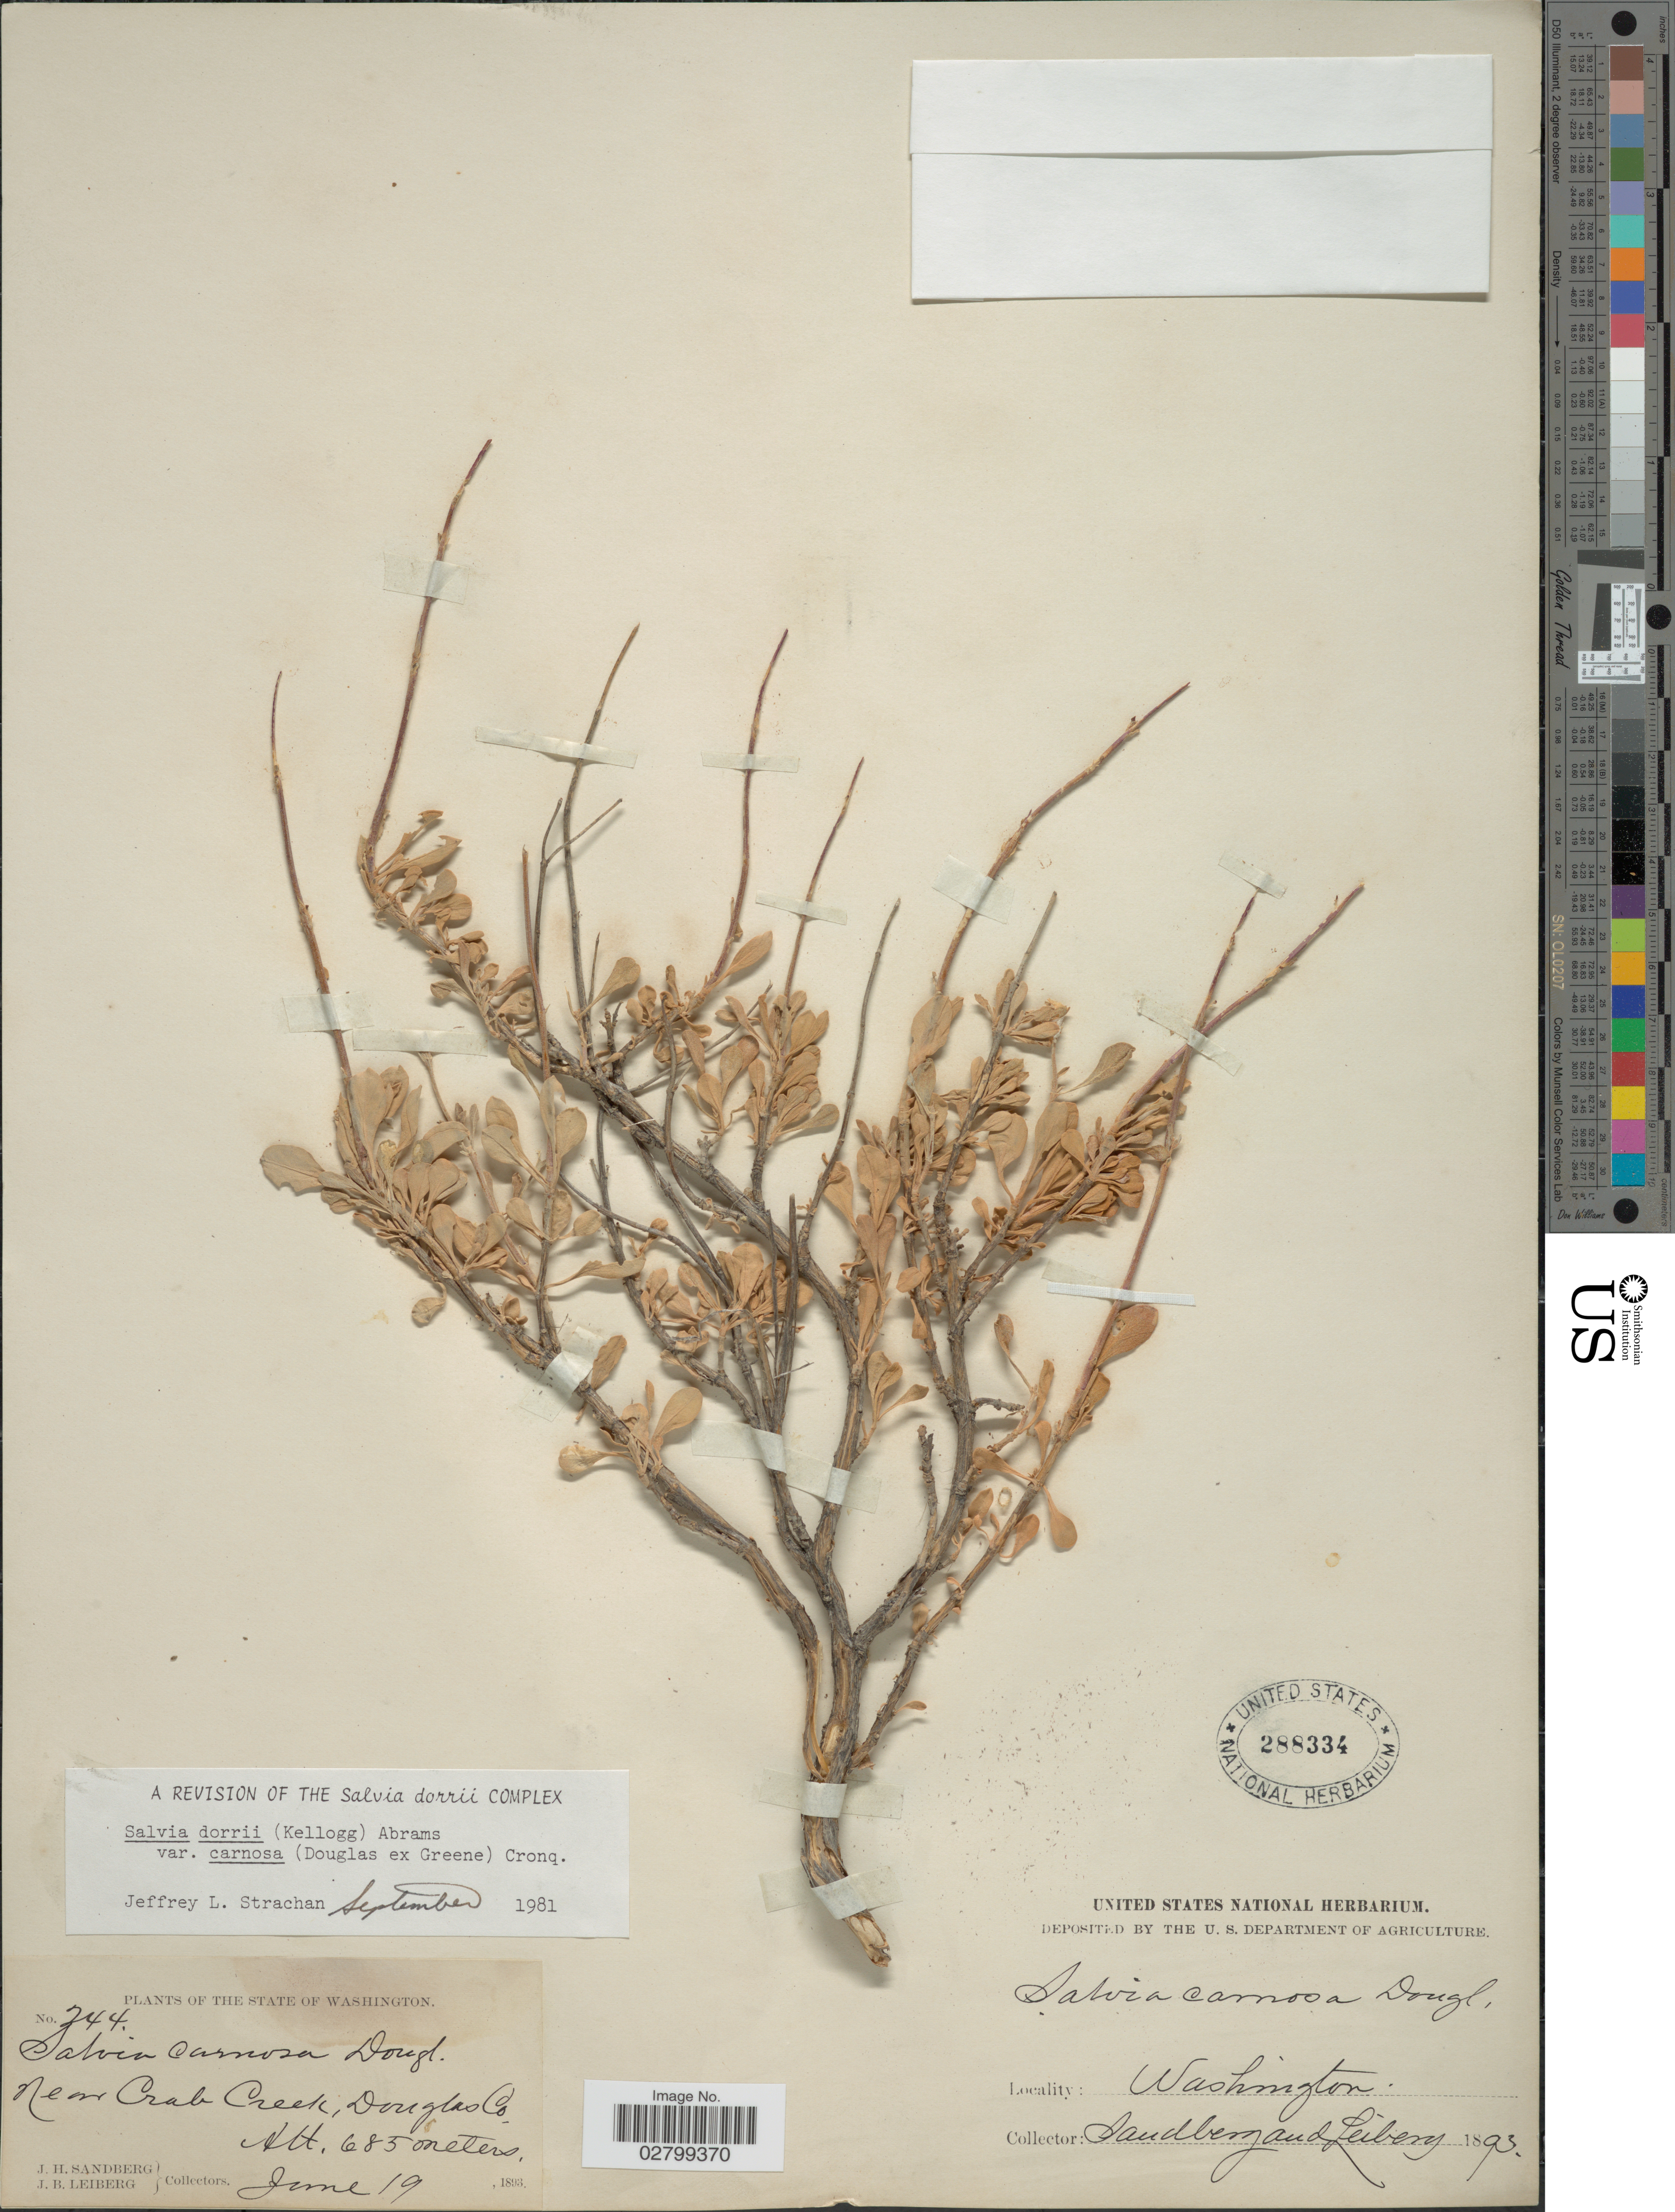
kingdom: Plantae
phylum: Tracheophyta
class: Magnoliopsida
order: Lamiales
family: Lamiaceae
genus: Salvia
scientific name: Salvia dorrii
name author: (Kellogg) Abrams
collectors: J. H. Sandberg & J. B. Leiberg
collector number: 244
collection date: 1893-06-19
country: United States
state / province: Washington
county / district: Douglas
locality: Near Crab Creek, Douglas Co.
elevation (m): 685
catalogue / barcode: US 288334